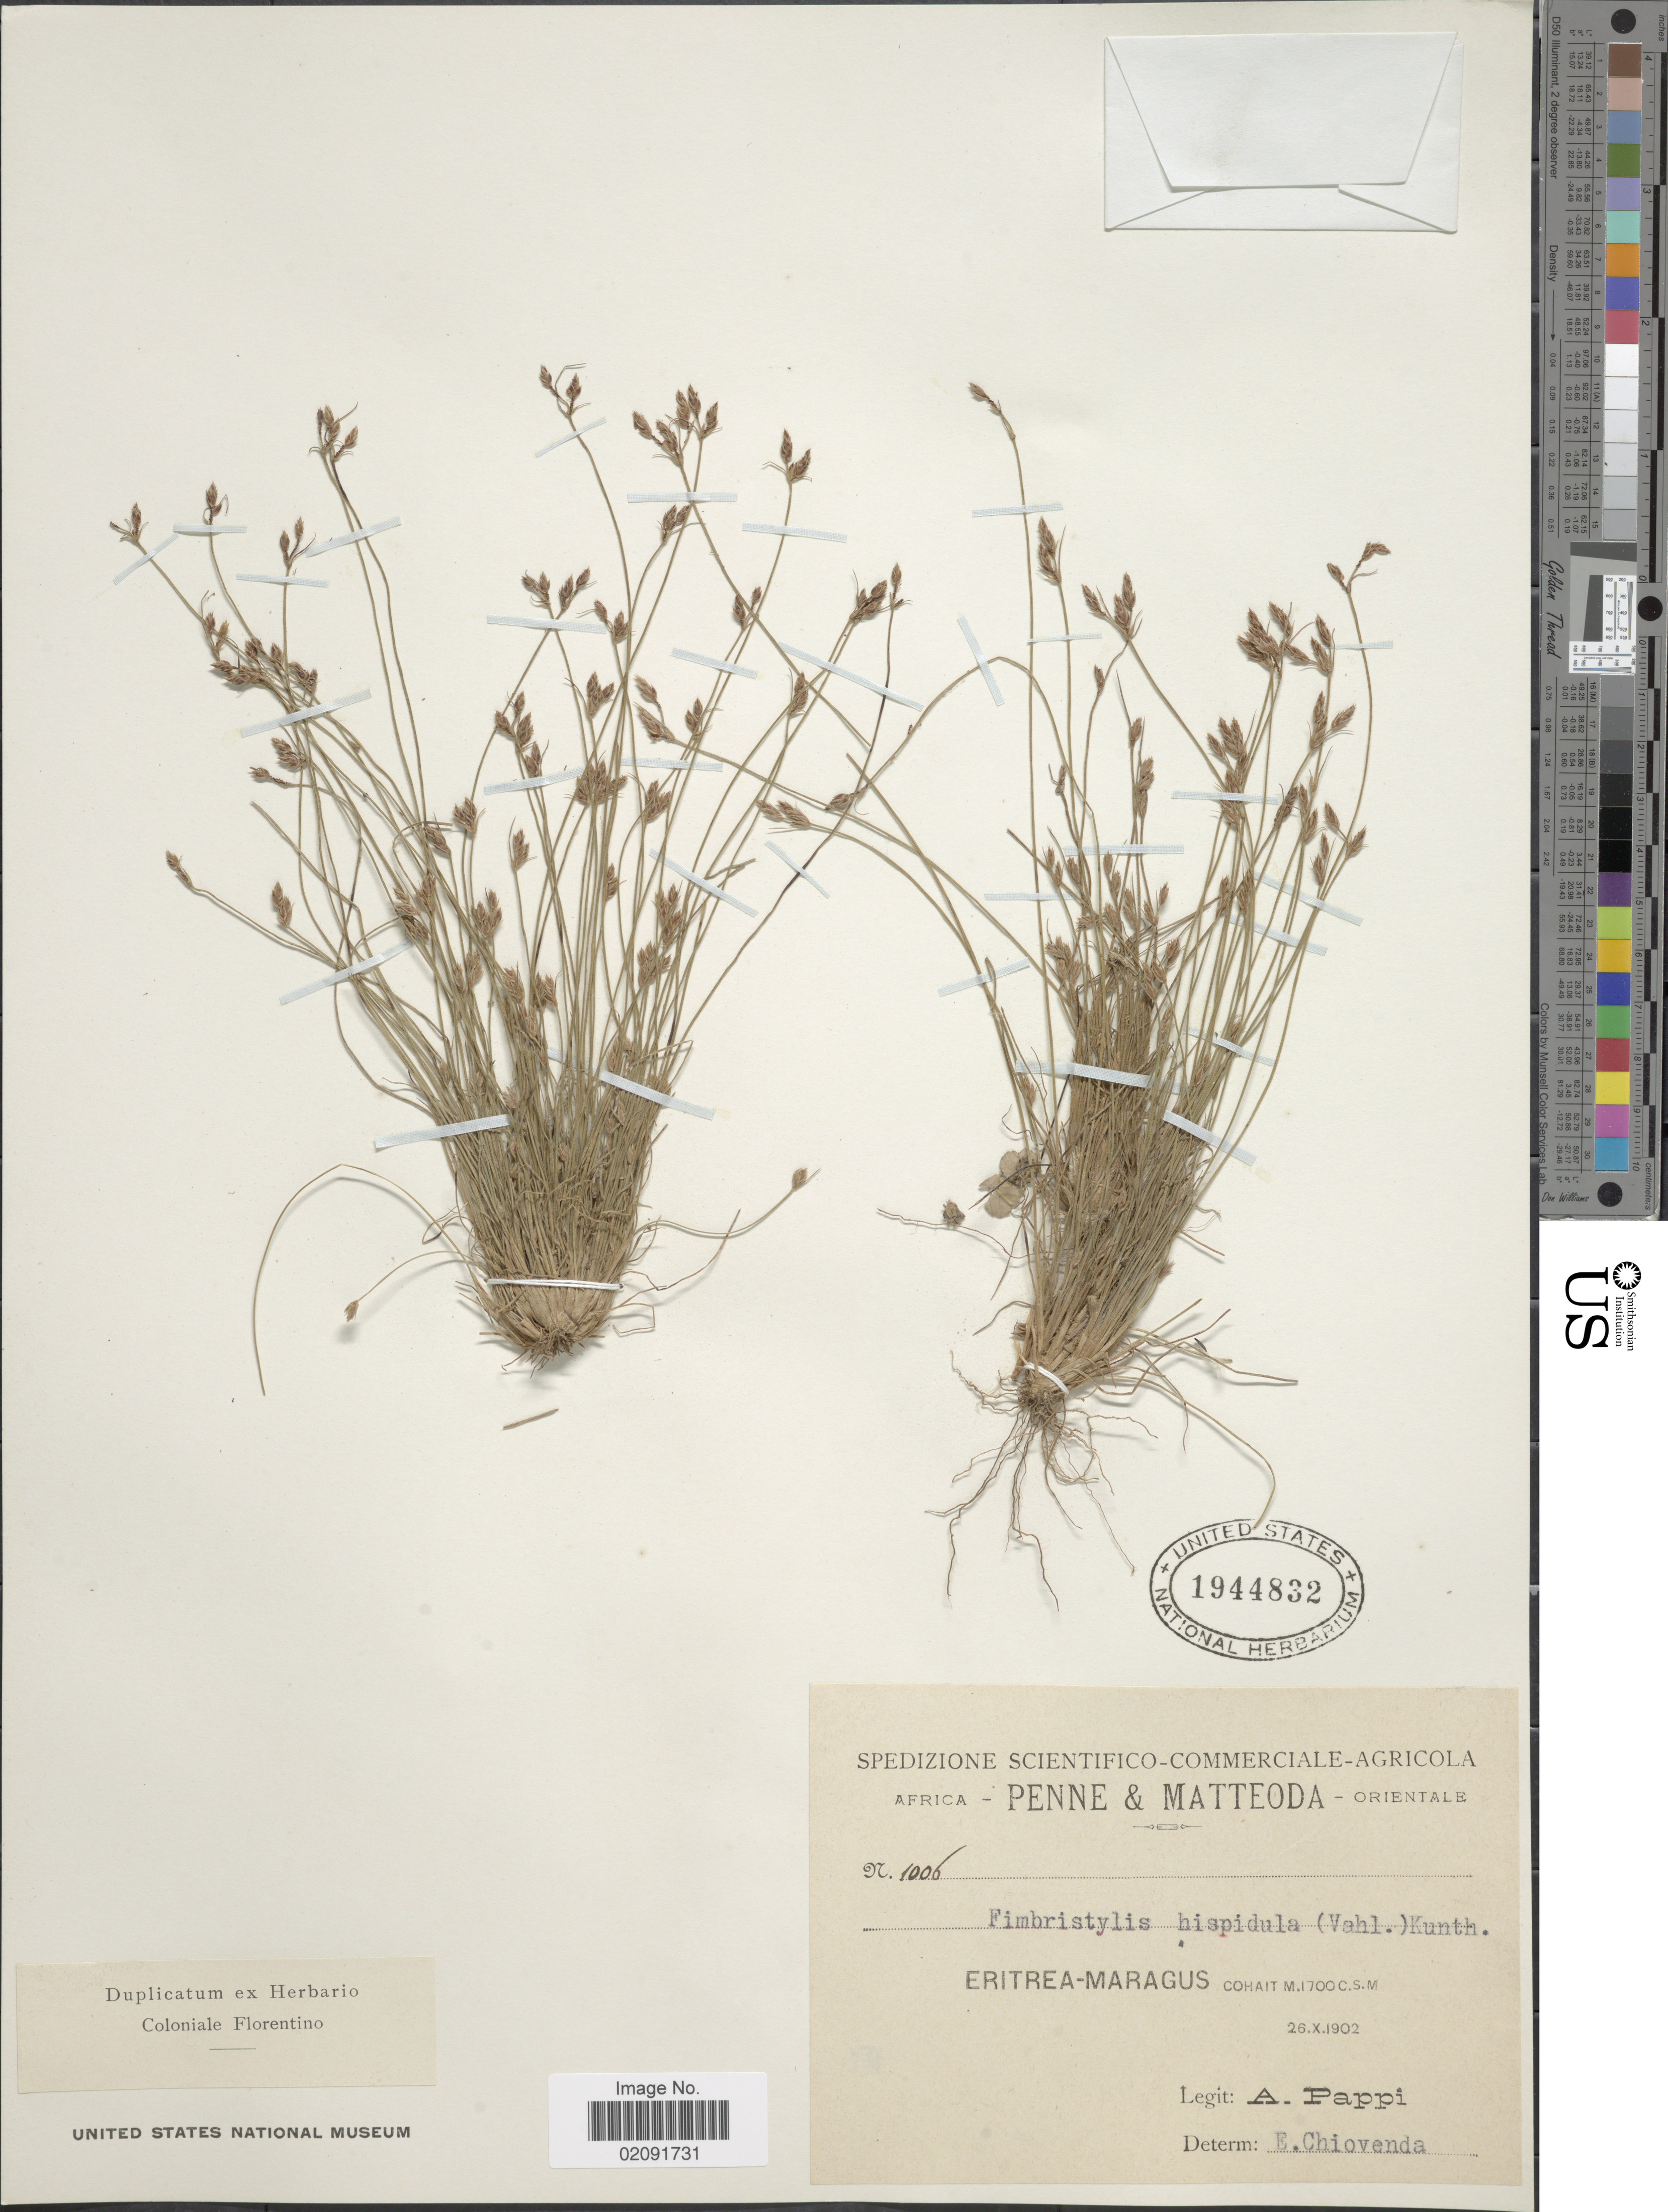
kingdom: Plantae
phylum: Tracheophyta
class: Liliopsida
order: Poales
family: Cyperaceae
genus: Bulbostylis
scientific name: Bulbostylis hispidula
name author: (Vahl) R.W. Haines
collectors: A. Pappi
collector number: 1006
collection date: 1902-10-26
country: Eritrea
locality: Maragus Cohait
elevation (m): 1700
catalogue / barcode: US 1944832